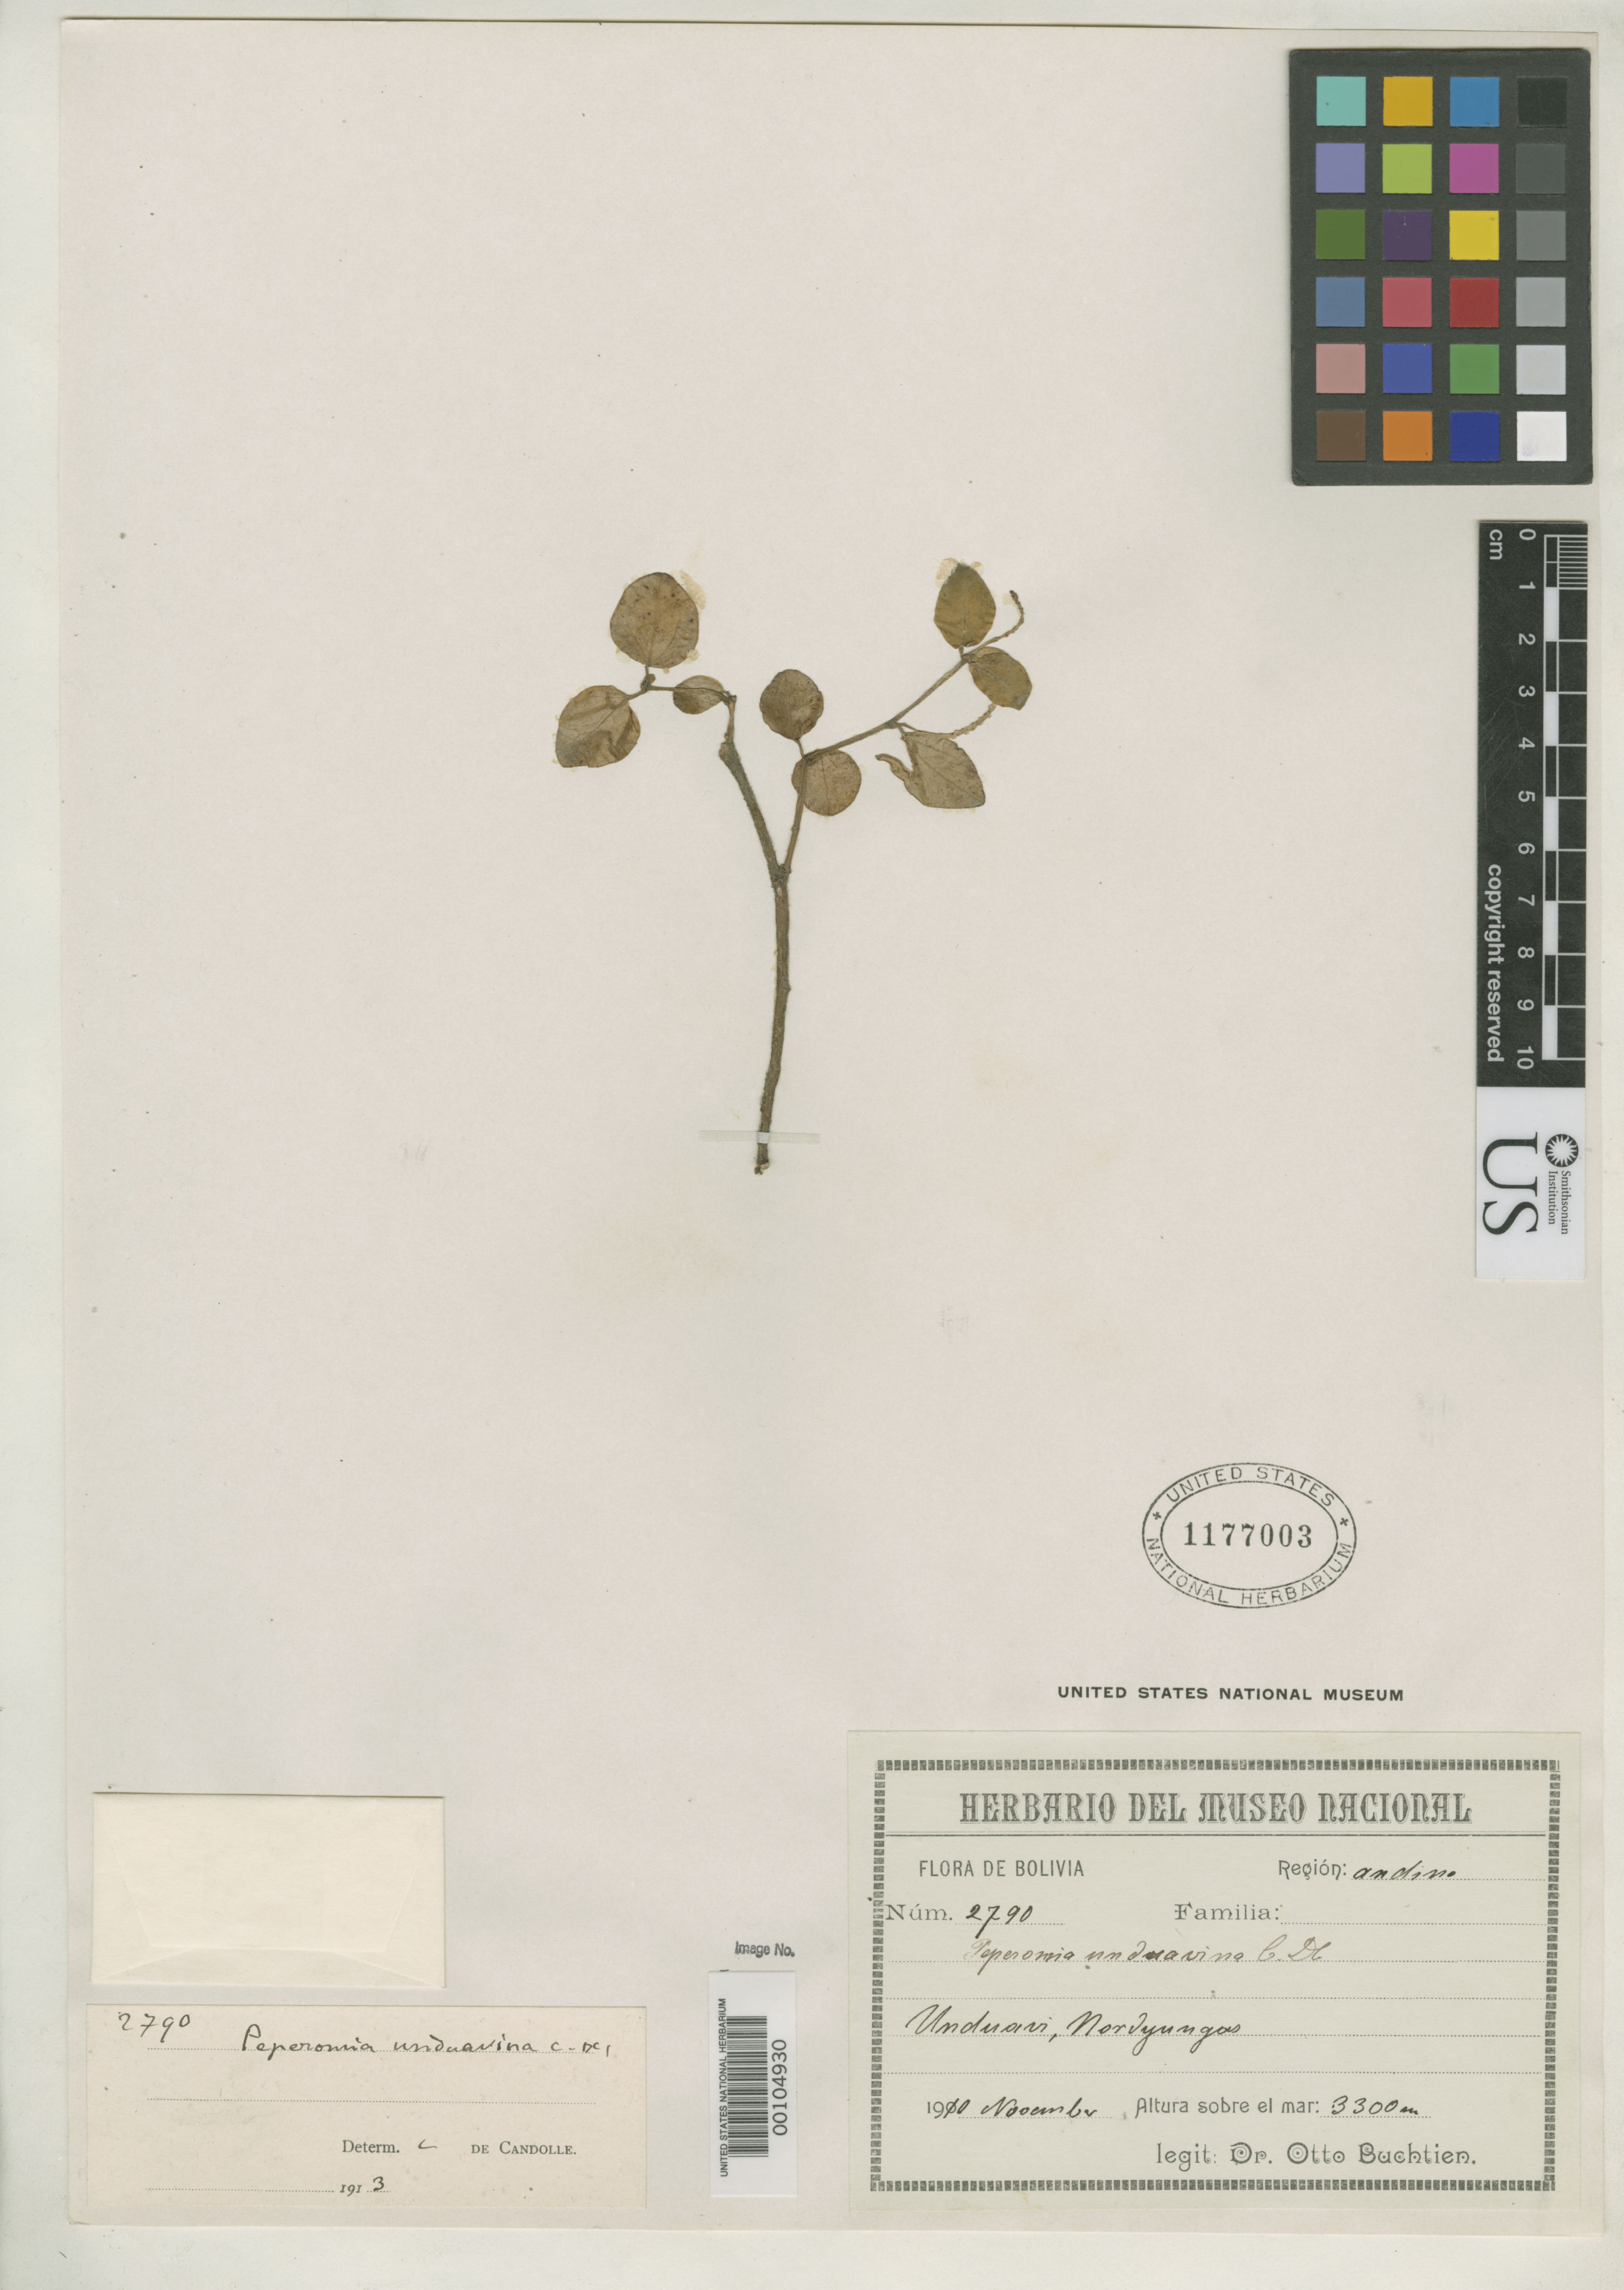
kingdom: Plantae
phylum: Tracheophyta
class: Magnoliopsida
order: Piperales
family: Piperaceae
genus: Peperomia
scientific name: Peperomia unduavina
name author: C. DC.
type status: Type Collection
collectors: O. Buchtien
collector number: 2790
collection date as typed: Nov 1910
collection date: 1910-11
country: Bolivia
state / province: La Paz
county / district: Nor Yungas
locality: Nord-Yungas, Unduavi.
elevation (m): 3300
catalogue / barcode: US 1177003